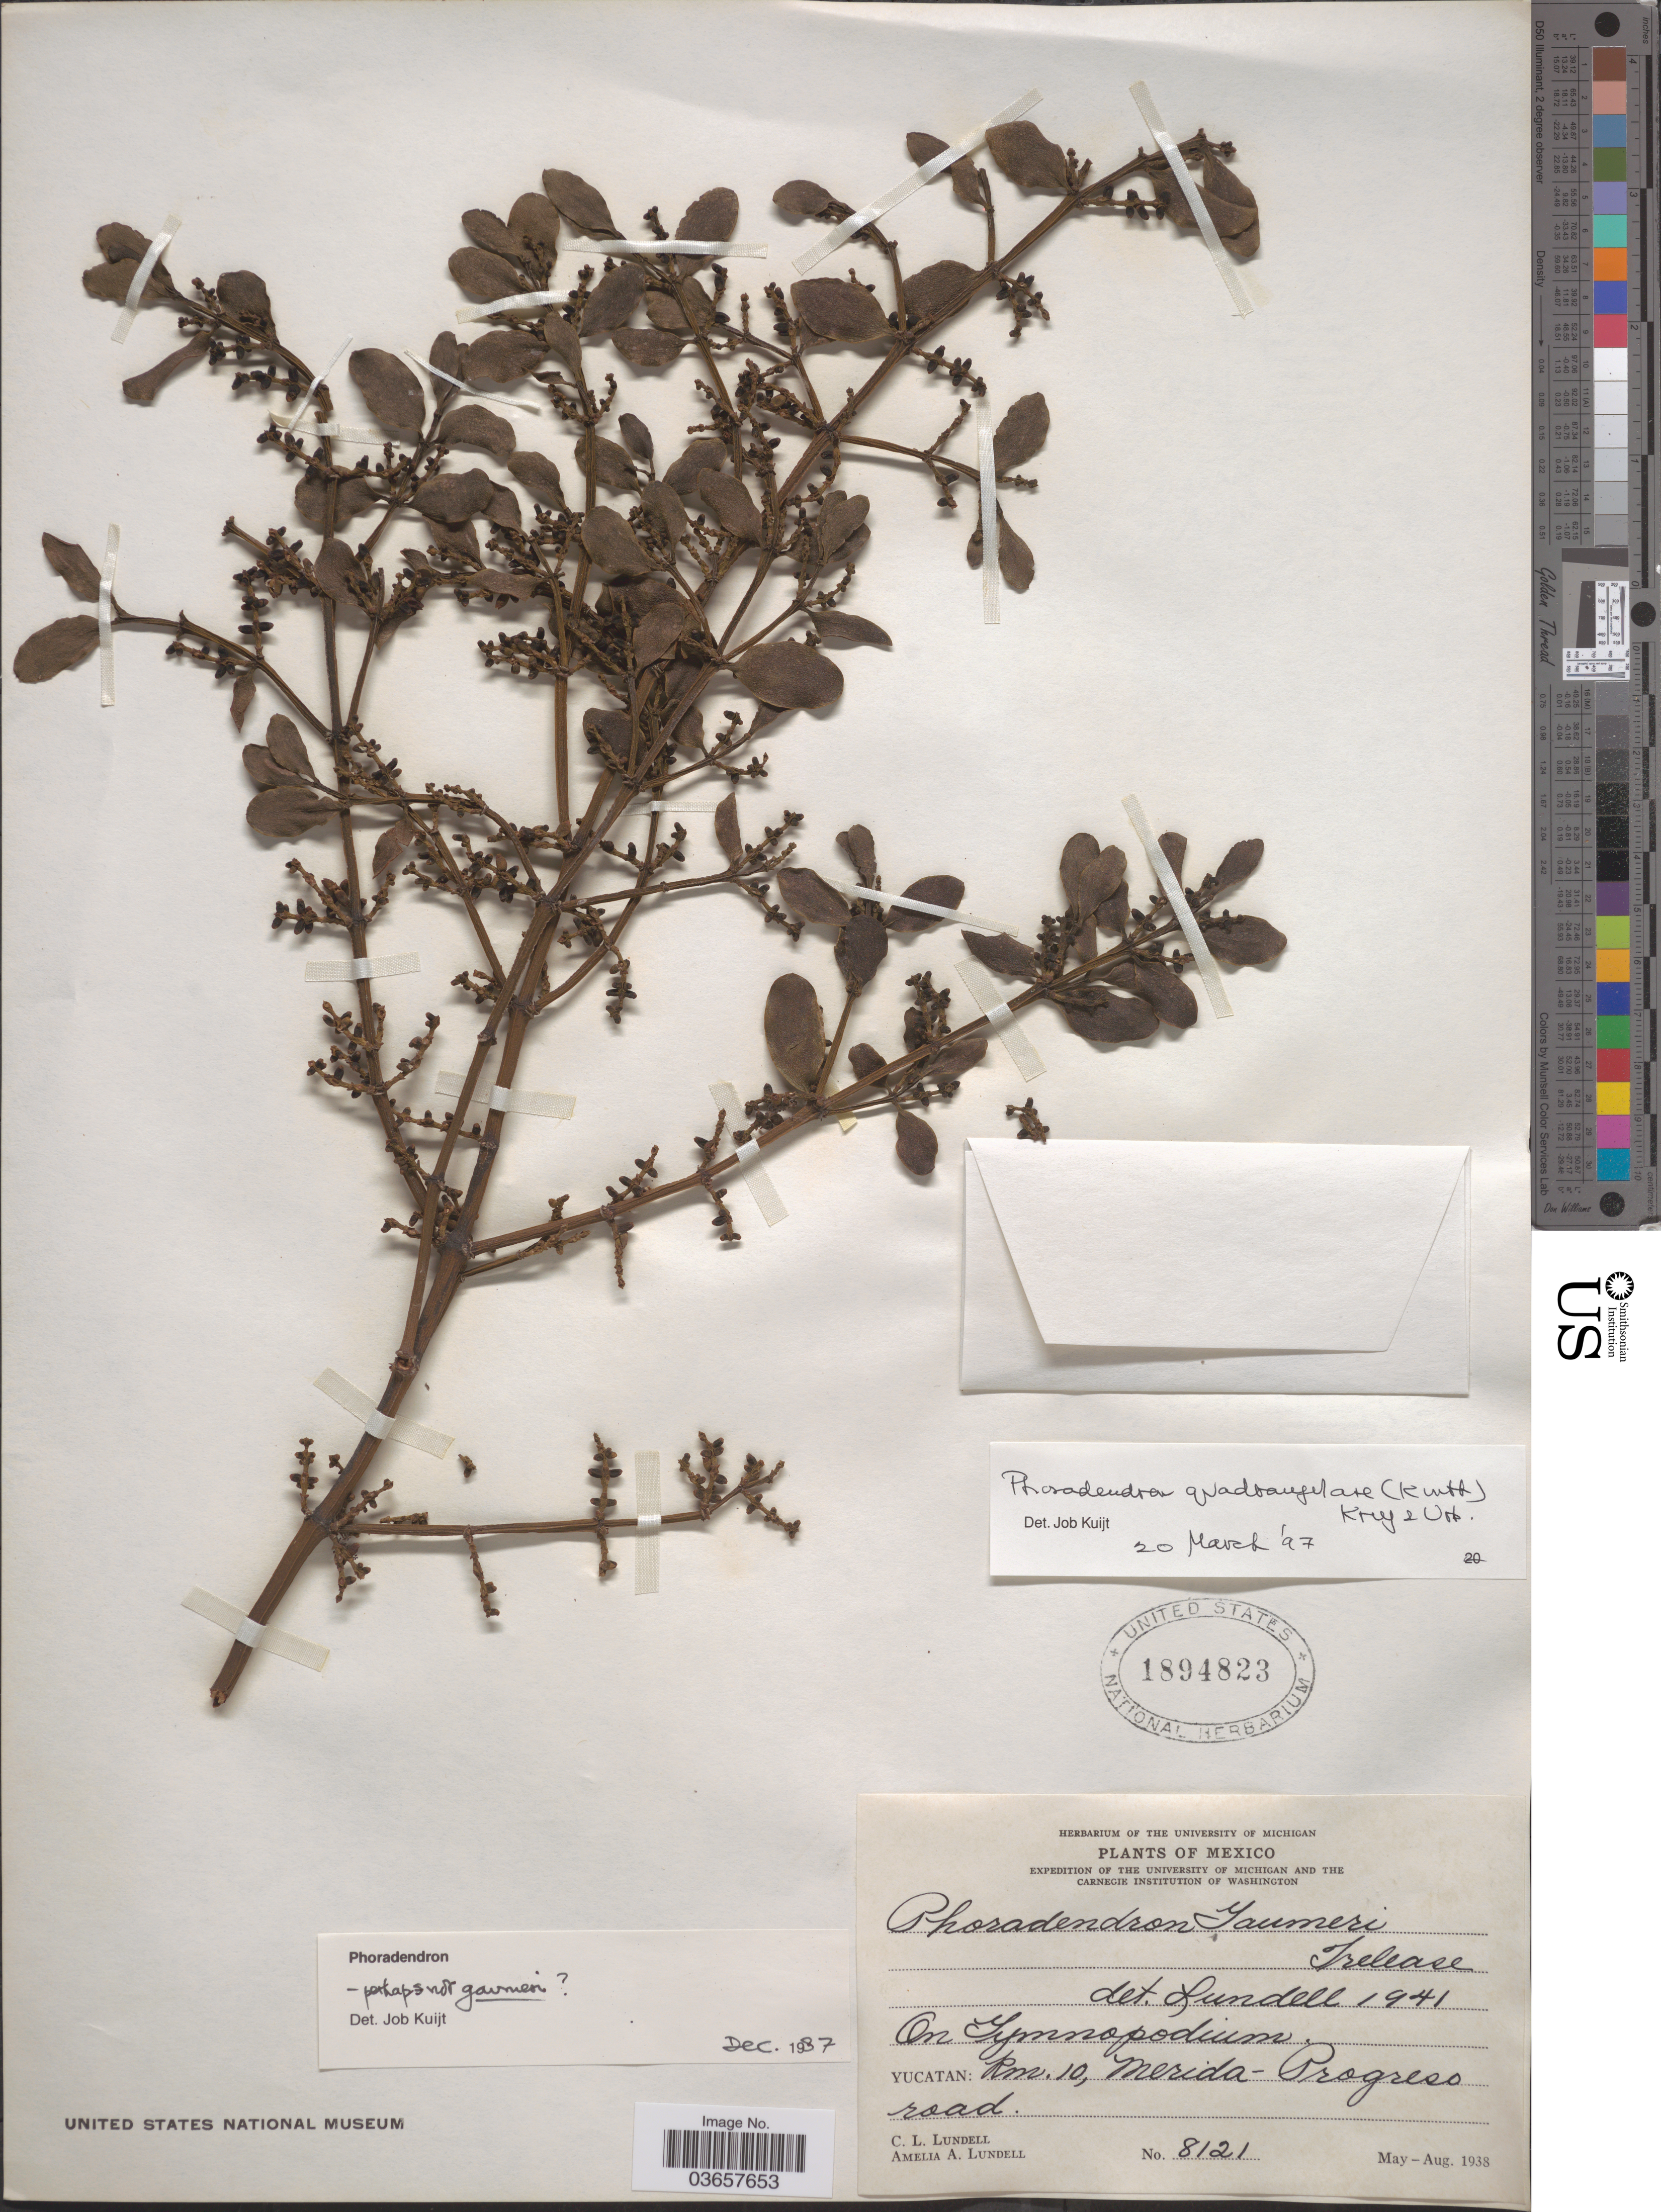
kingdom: Plantae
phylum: Tracheophyta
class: Magnoliopsida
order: Santalales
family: Viscaceae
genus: Phoradendron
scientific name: Phoradendron quadrangulare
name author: (Kunth) Griseb.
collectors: C. L. Lundell & A. A. Lundell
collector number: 8121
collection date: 1938-05/1938-08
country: Mexico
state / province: Yucatán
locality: Km. 10, Merida - Progreso road.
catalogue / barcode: US 1894823